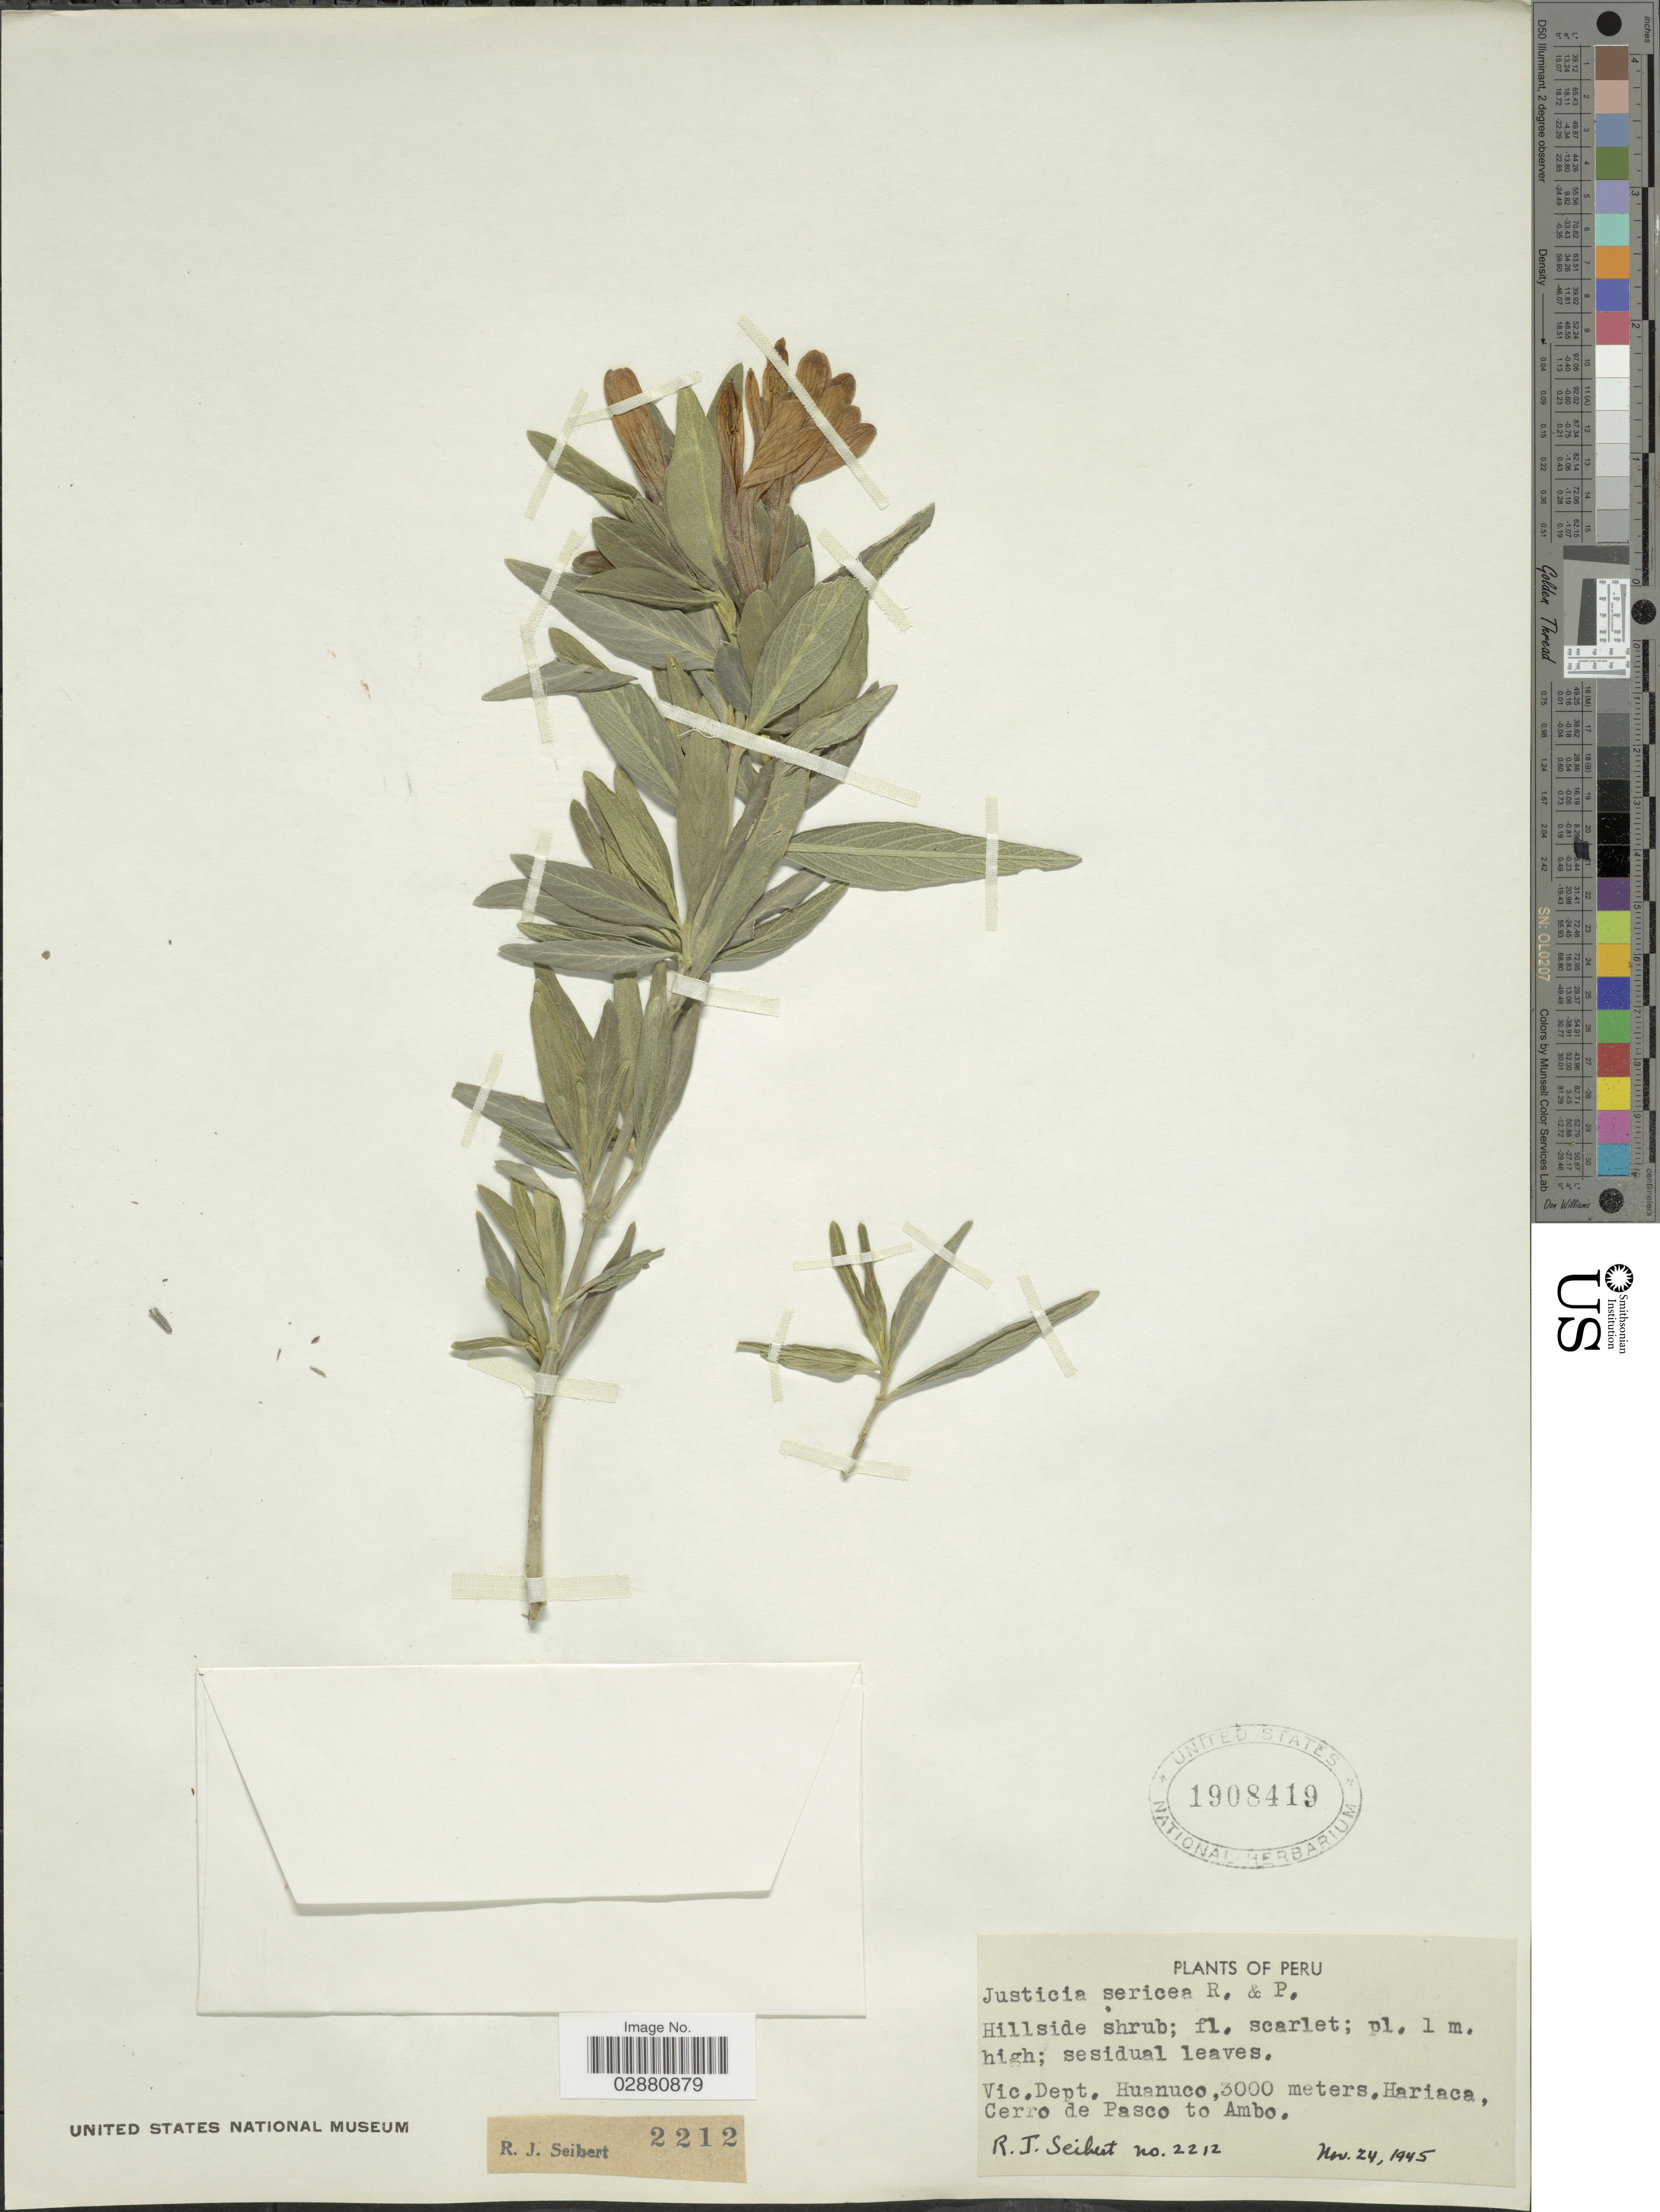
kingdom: Plantae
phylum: Tracheophyta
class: Magnoliopsida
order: Lamiales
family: Acanthaceae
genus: Justicia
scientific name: Justicia sericea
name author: Ruiz & Pav.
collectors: R. J. Seibert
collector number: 2212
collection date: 1945-11-24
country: Peru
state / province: Huánuco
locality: Vic. Dept. Huanuco. Hariaca, Cerro de Pasco to Ambo.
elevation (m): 3000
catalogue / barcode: US 1908419